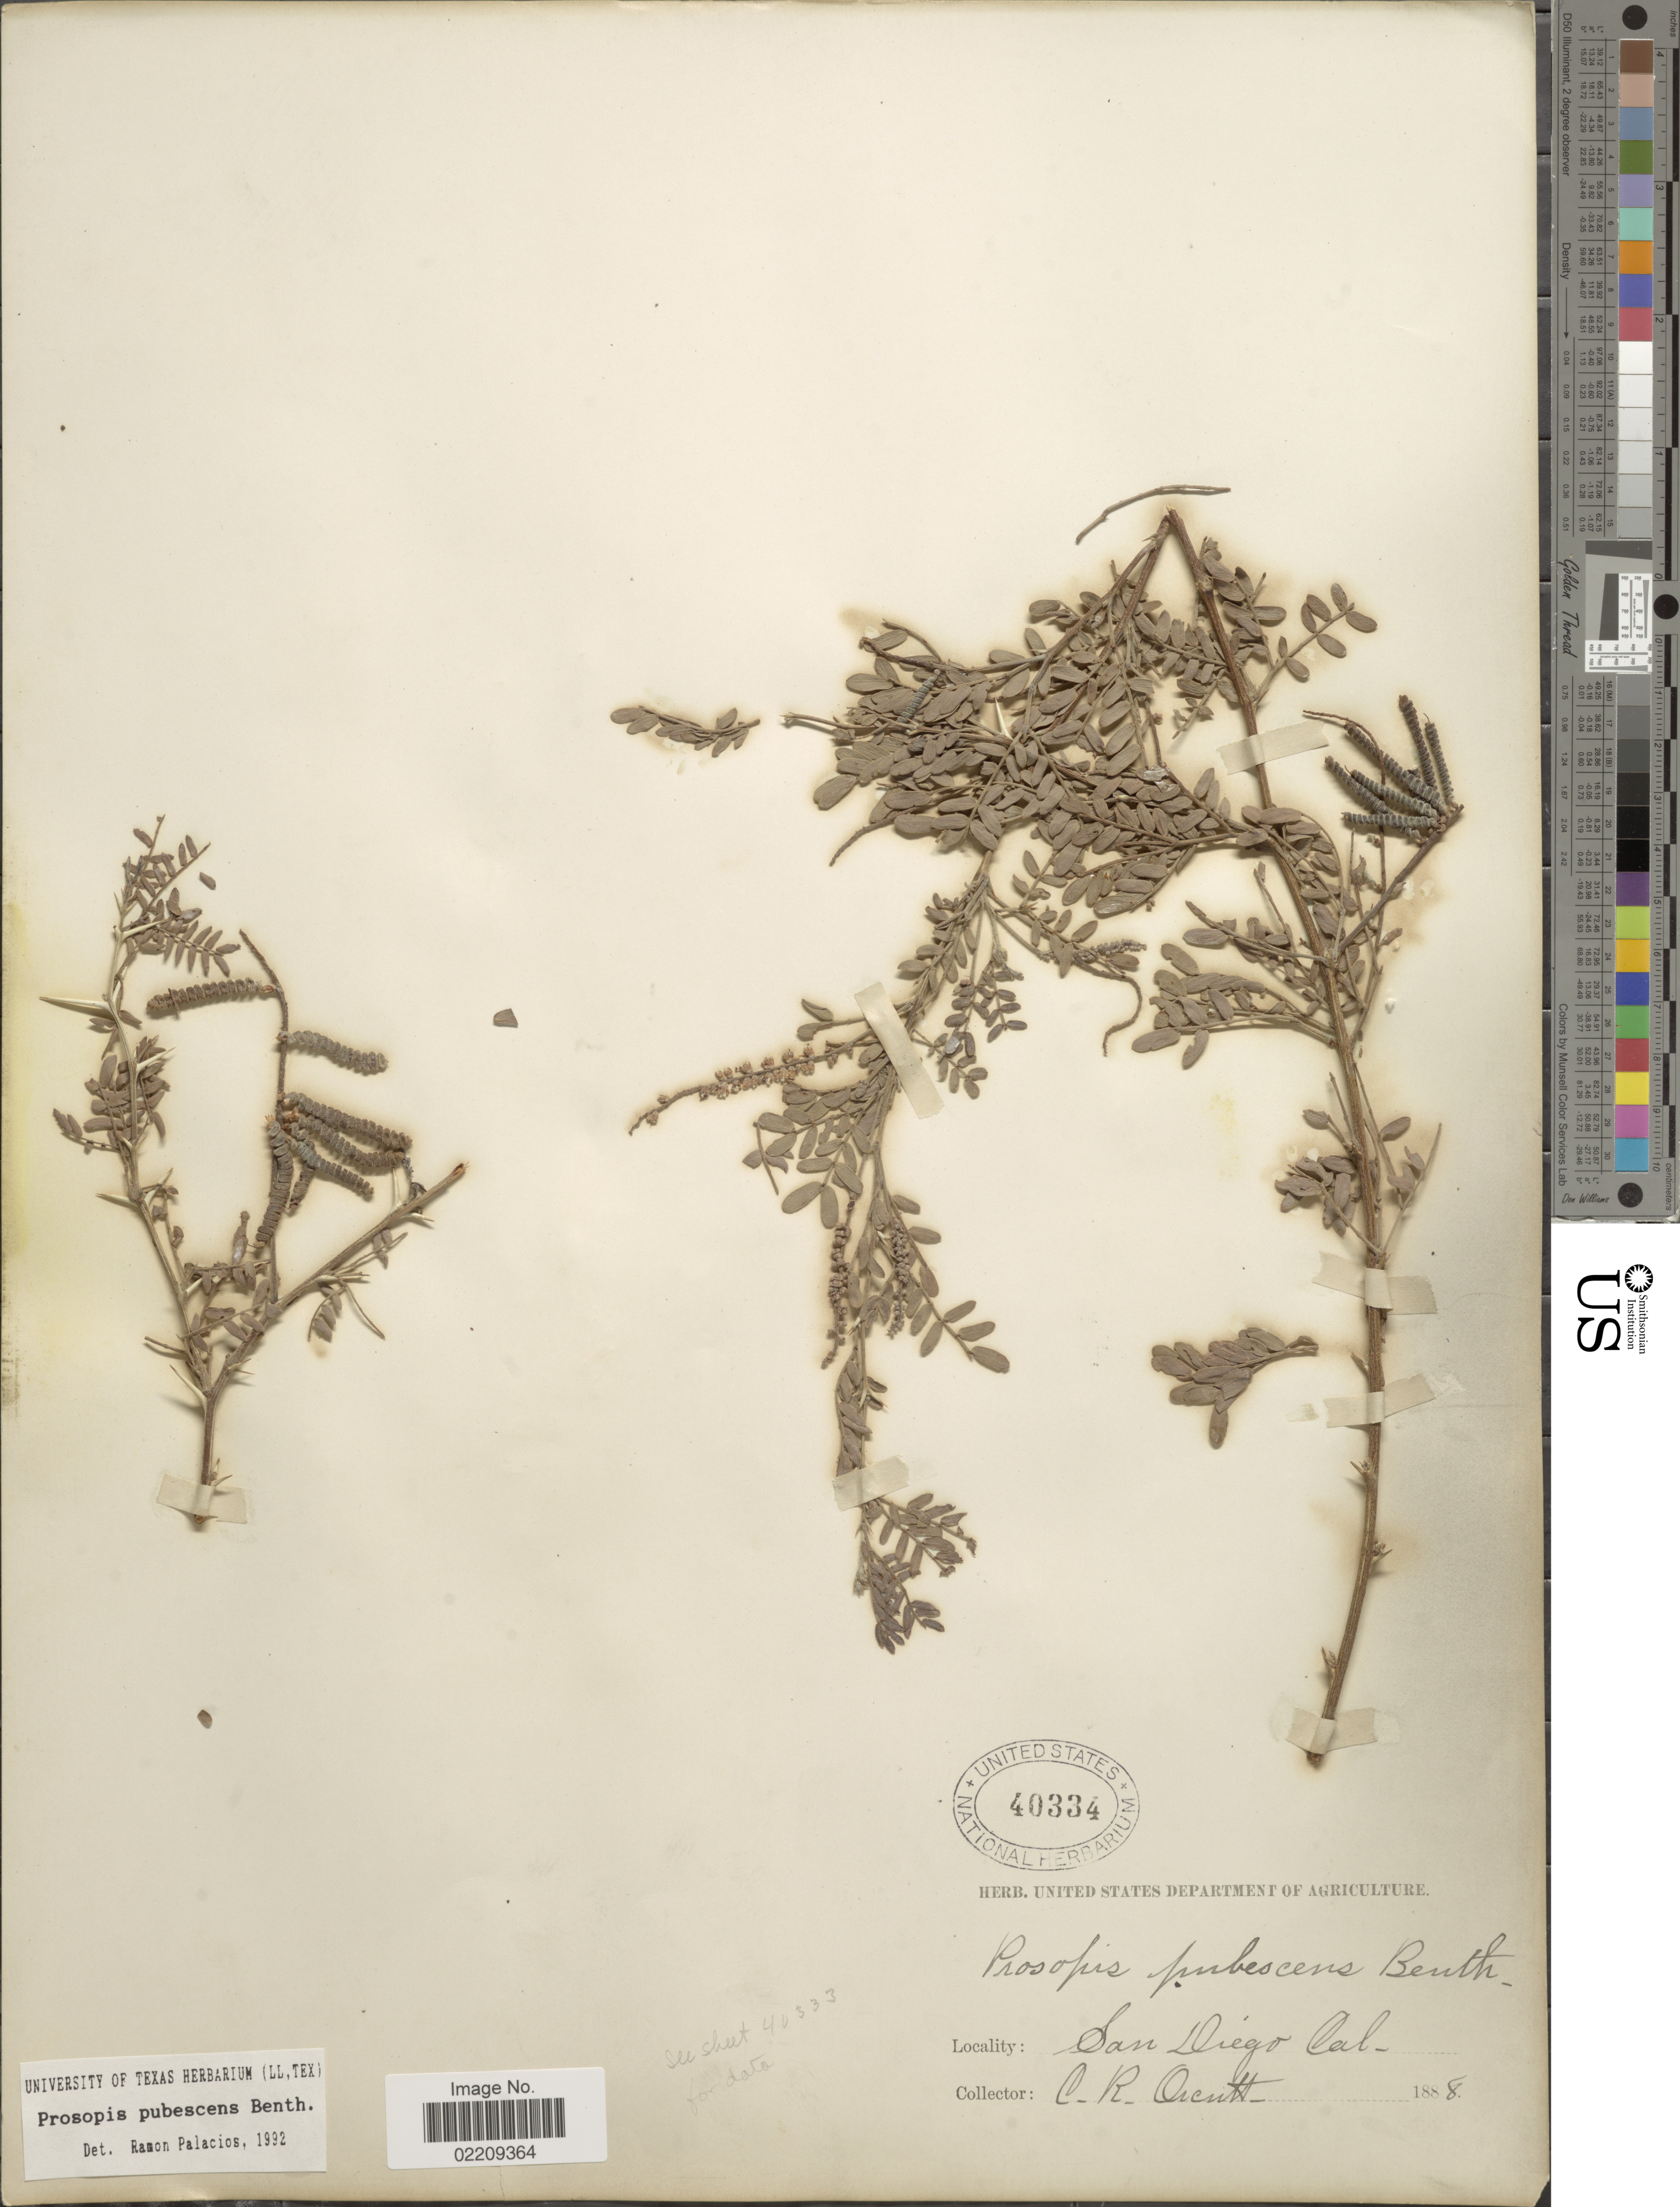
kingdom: Plantae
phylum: Tracheophyta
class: Magnoliopsida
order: Fabales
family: Fabaceae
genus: Strombocarpa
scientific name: Strombocarpa pubescens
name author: (Benth.) A. Gray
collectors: C. R. Orcutt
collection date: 1888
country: United States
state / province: California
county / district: San Diego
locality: San Diego.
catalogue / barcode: US 40334